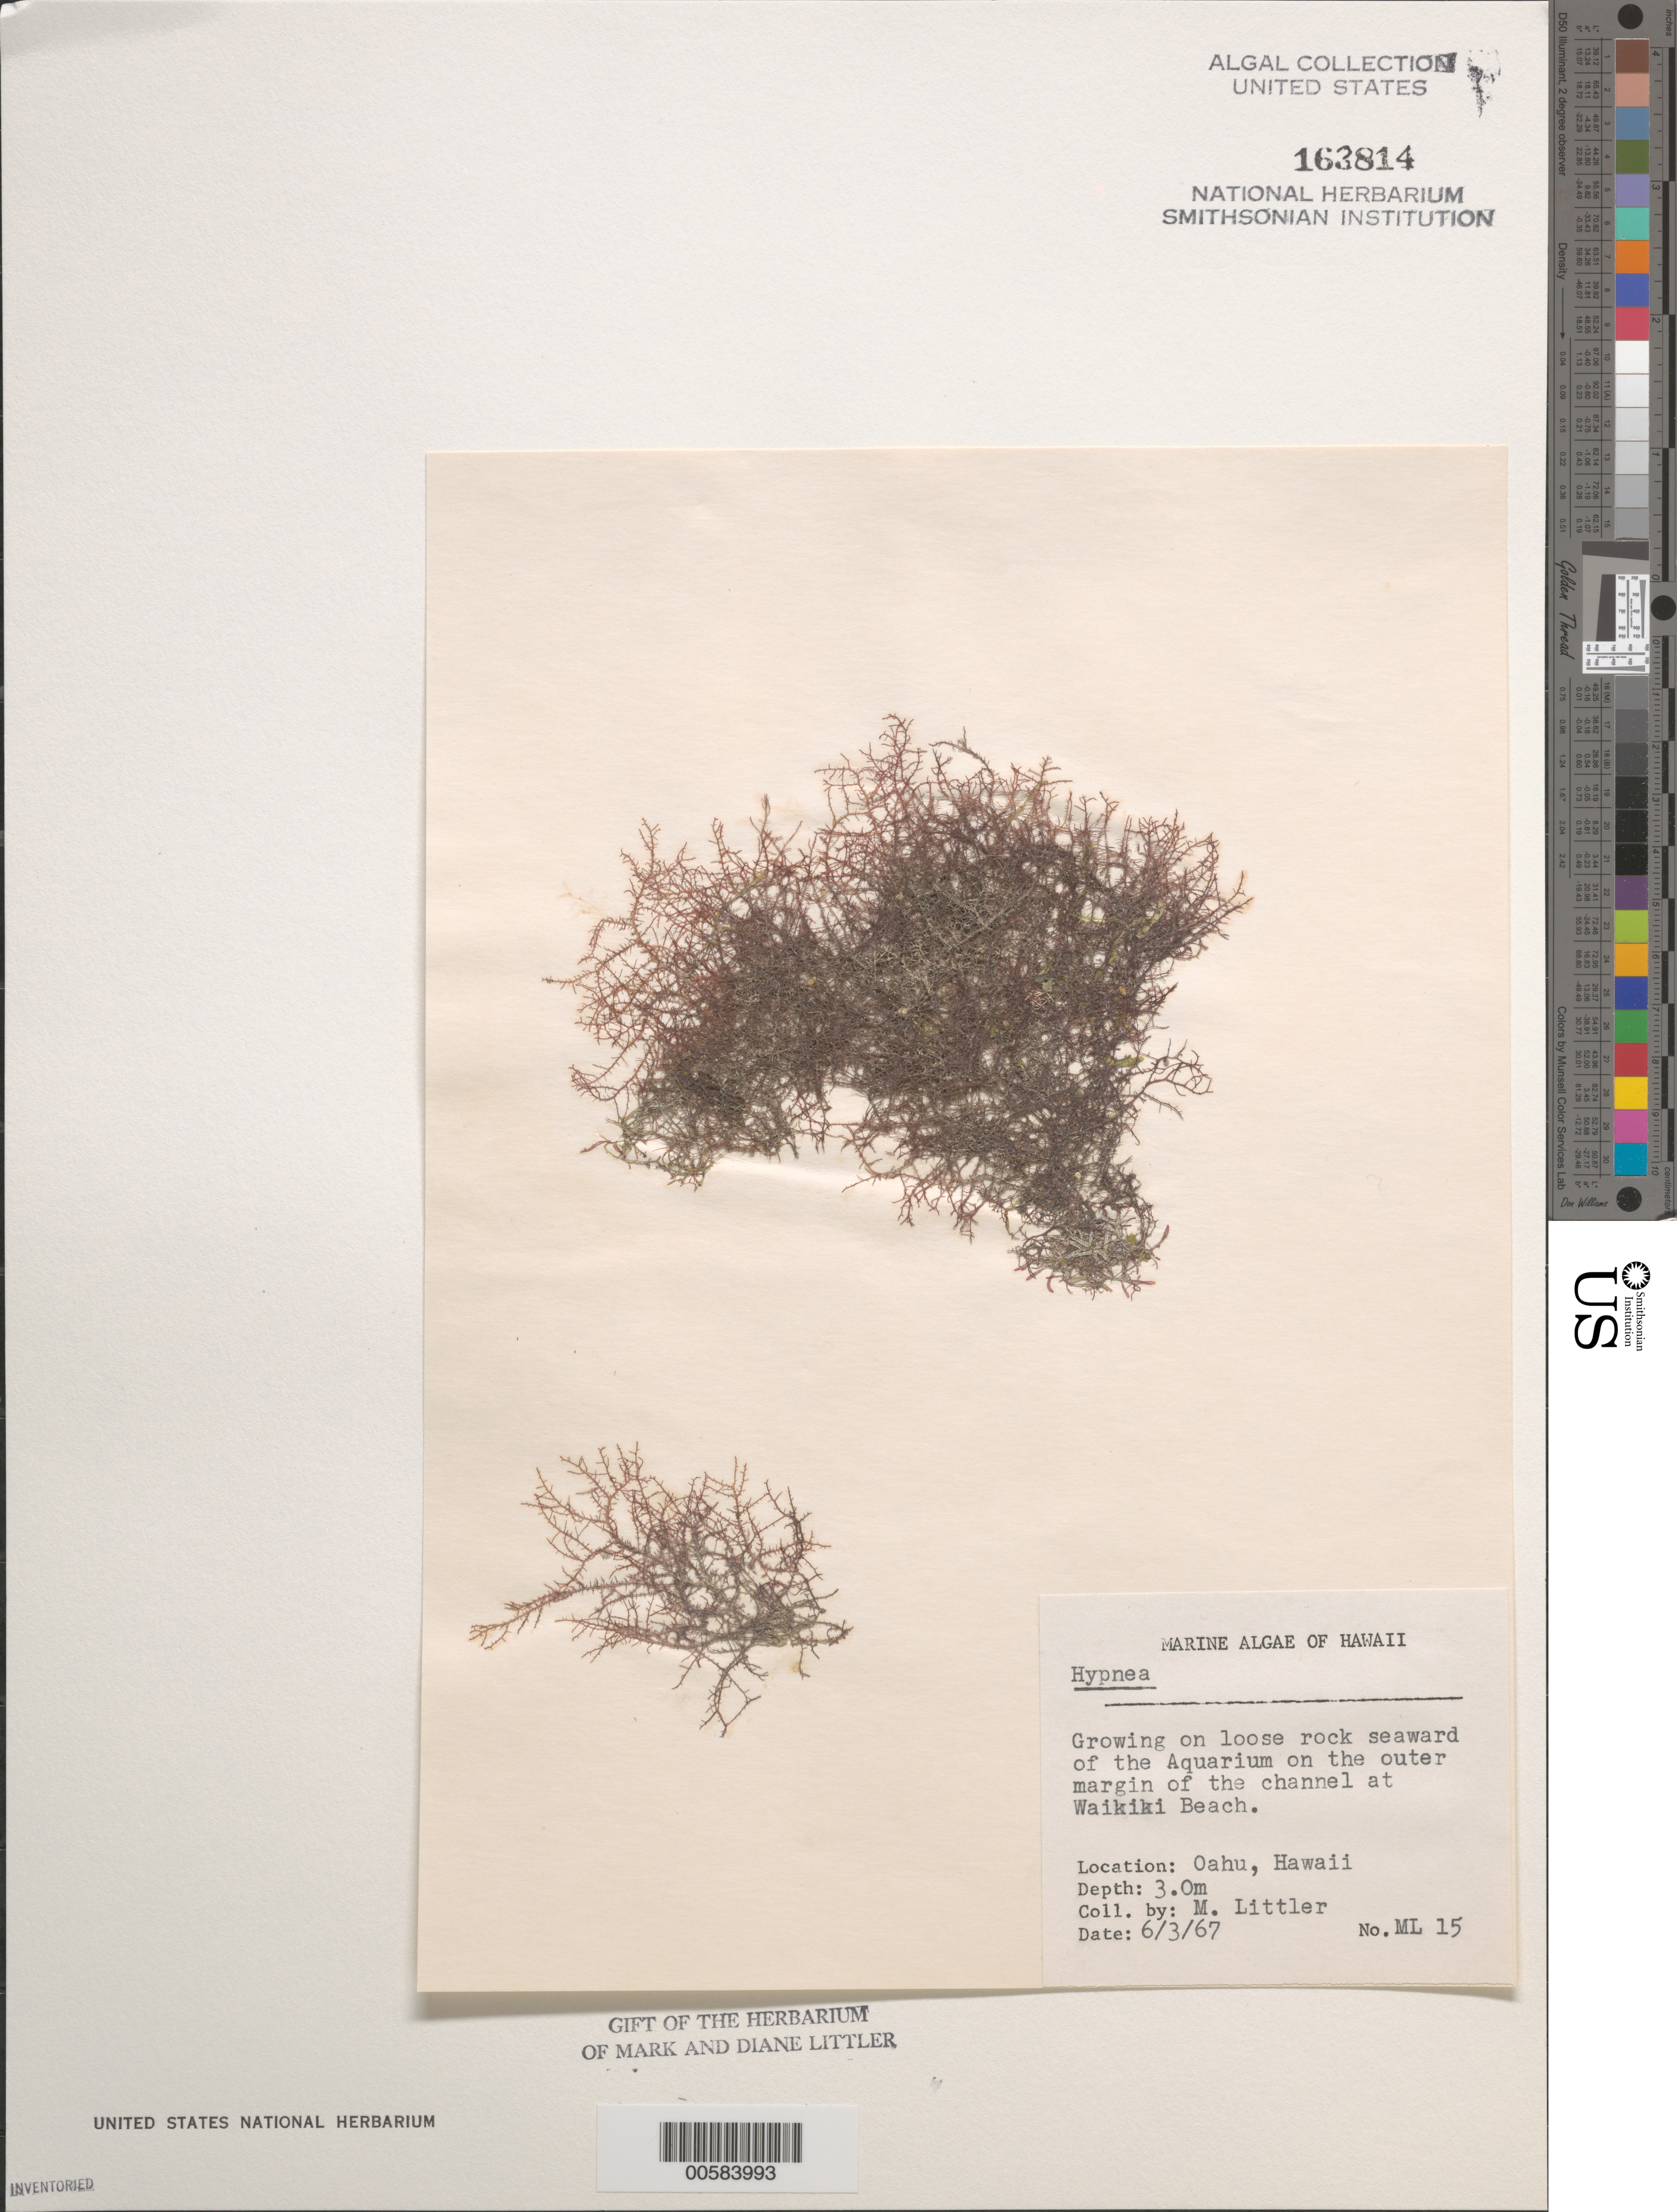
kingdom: Plantae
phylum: Rhodophyta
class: Florideophyceae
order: Gigartinales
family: Cystocloniaceae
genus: Hypnea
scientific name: Hypnea sp.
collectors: M. M. Littler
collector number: ML 15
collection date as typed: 03 Jun 1967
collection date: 1967-06-03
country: United States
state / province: Hawaii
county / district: Honolulu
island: Oahu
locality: Waikiki Beach near Aquarium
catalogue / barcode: US 163814